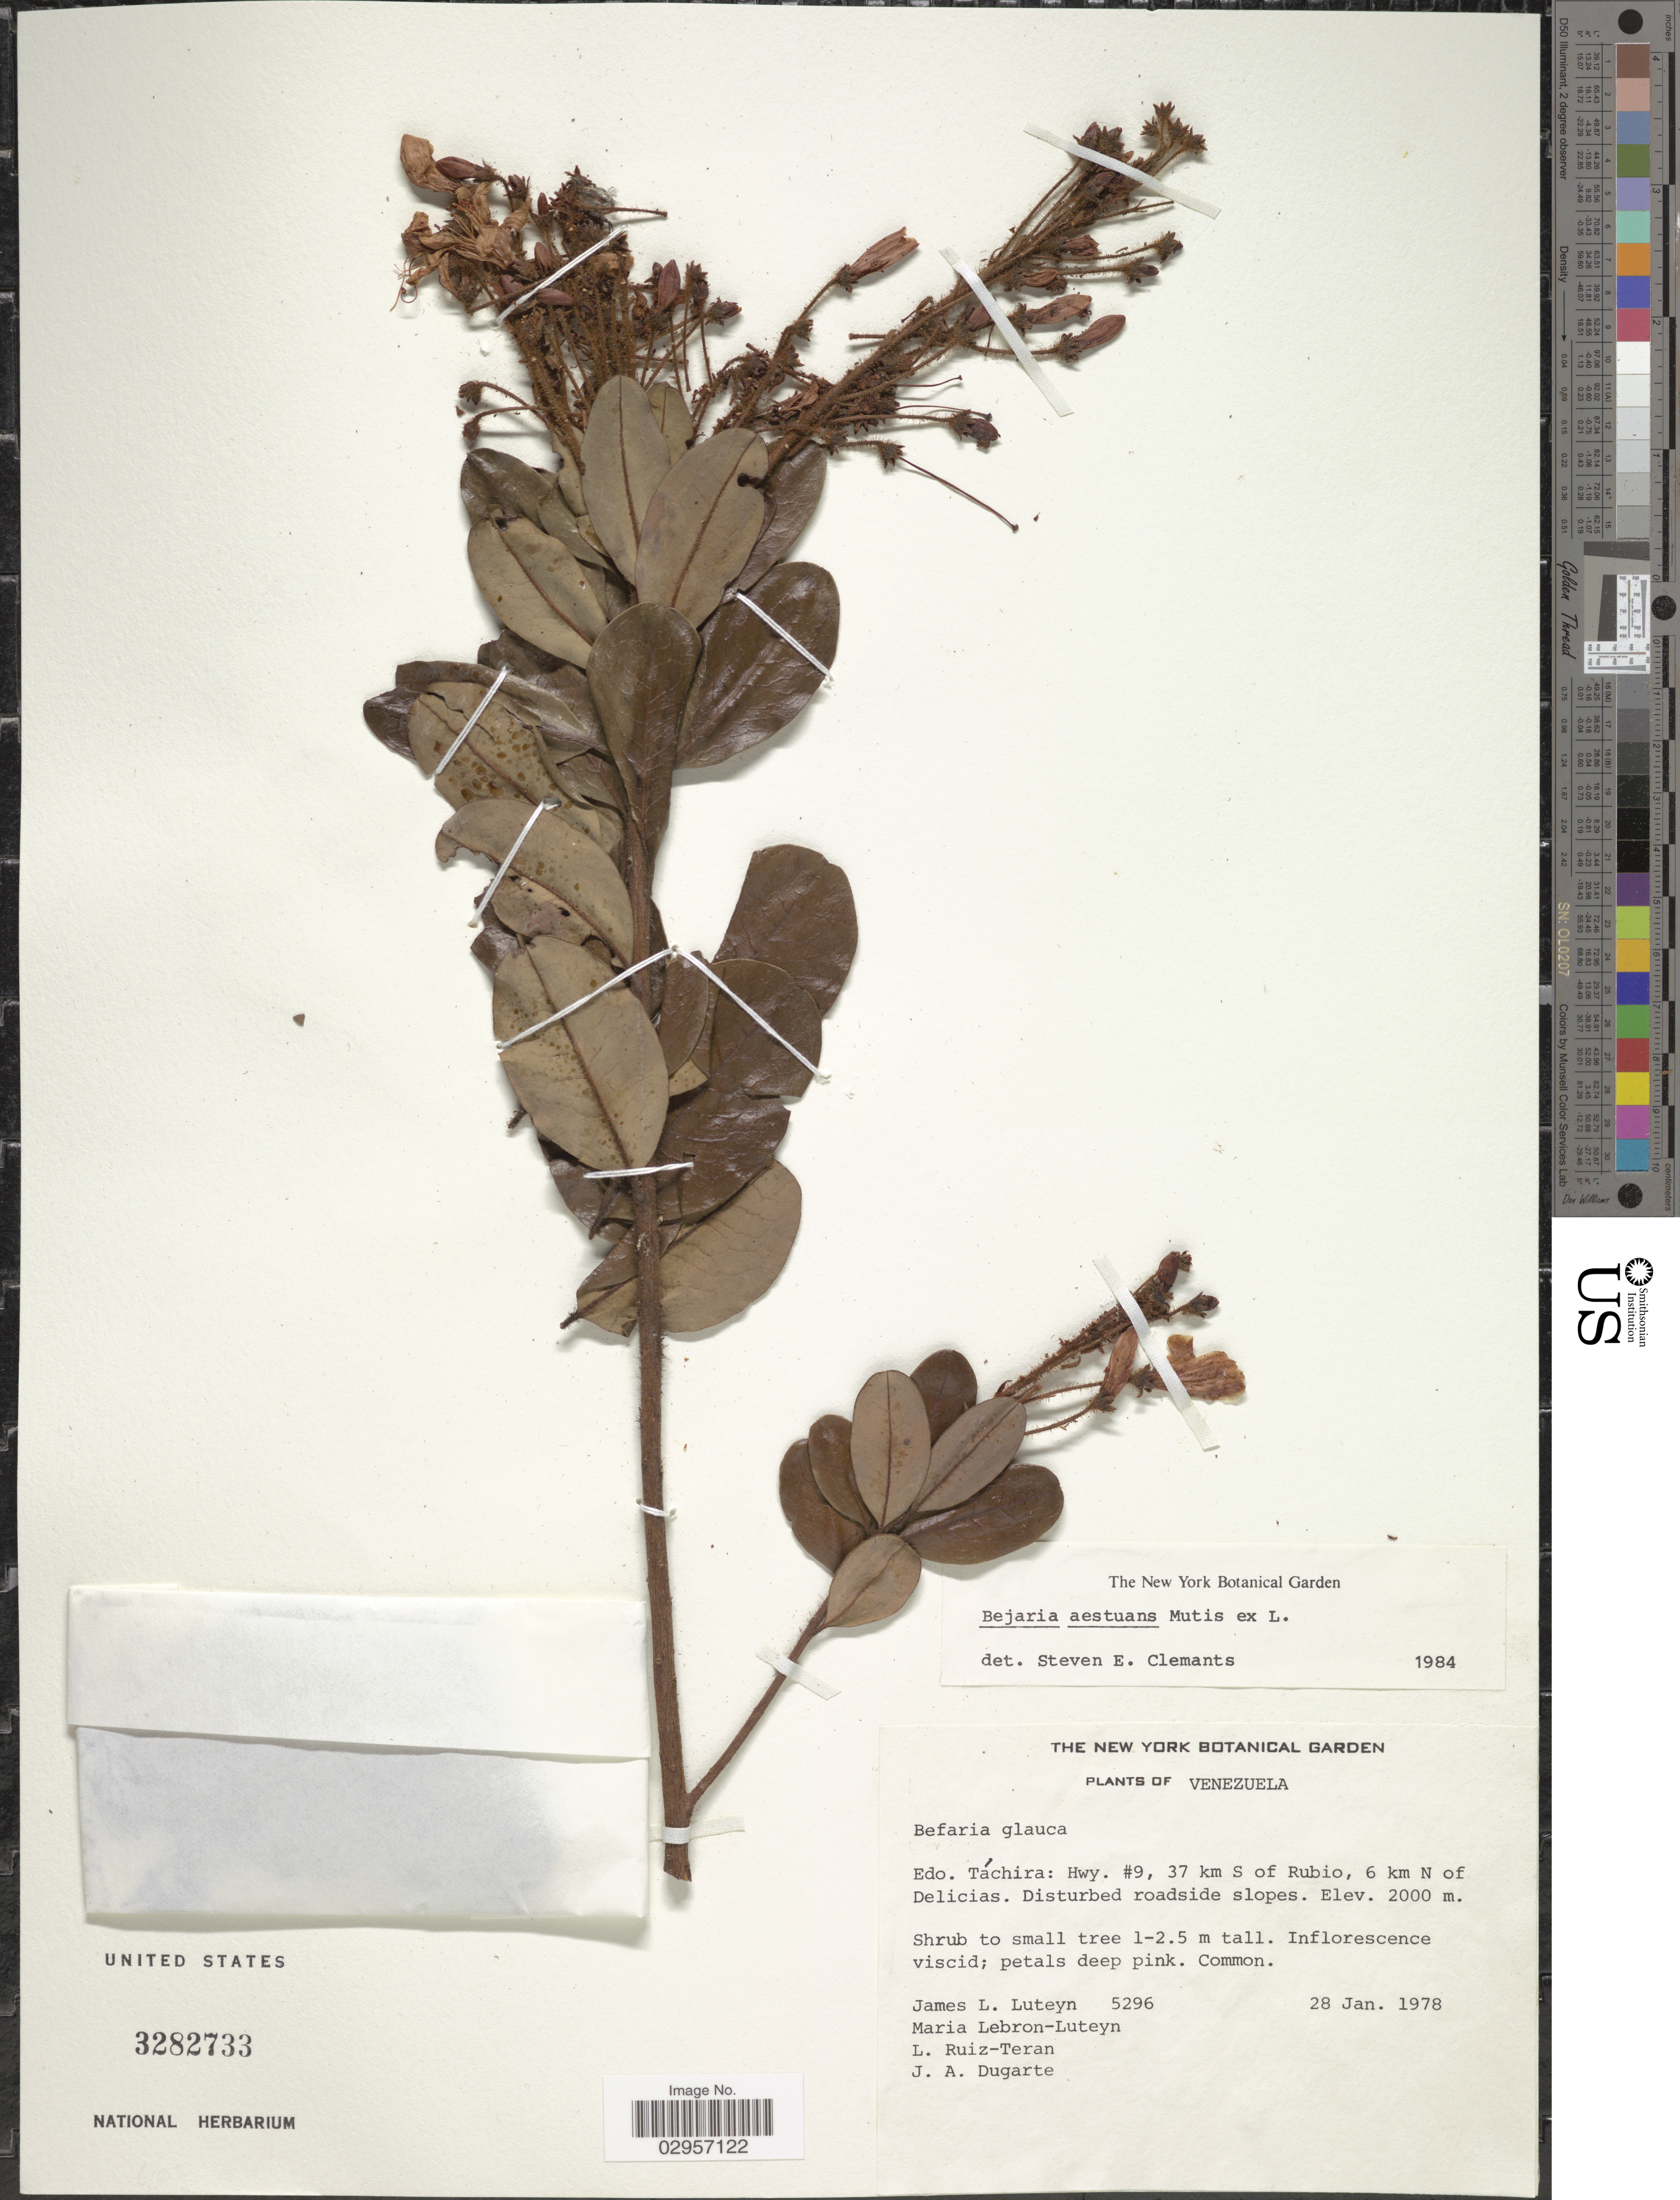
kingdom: Plantae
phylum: Tracheophyta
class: Magnoliopsida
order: Ericales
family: Ericaceae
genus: Befaria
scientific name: Befaria aestuans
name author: Mutis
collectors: J. L. Luteyn, M. L. Lebrón-Luteyn, L. E. Ruíz-Terán & J. Dugarte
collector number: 5296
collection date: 1978-01-28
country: Venezuela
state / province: Tachira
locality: Edo. Táchira: Hwy. #9, 37 km S of Rubio, 6 km N of Delicias.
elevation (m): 2000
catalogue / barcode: US 3282733